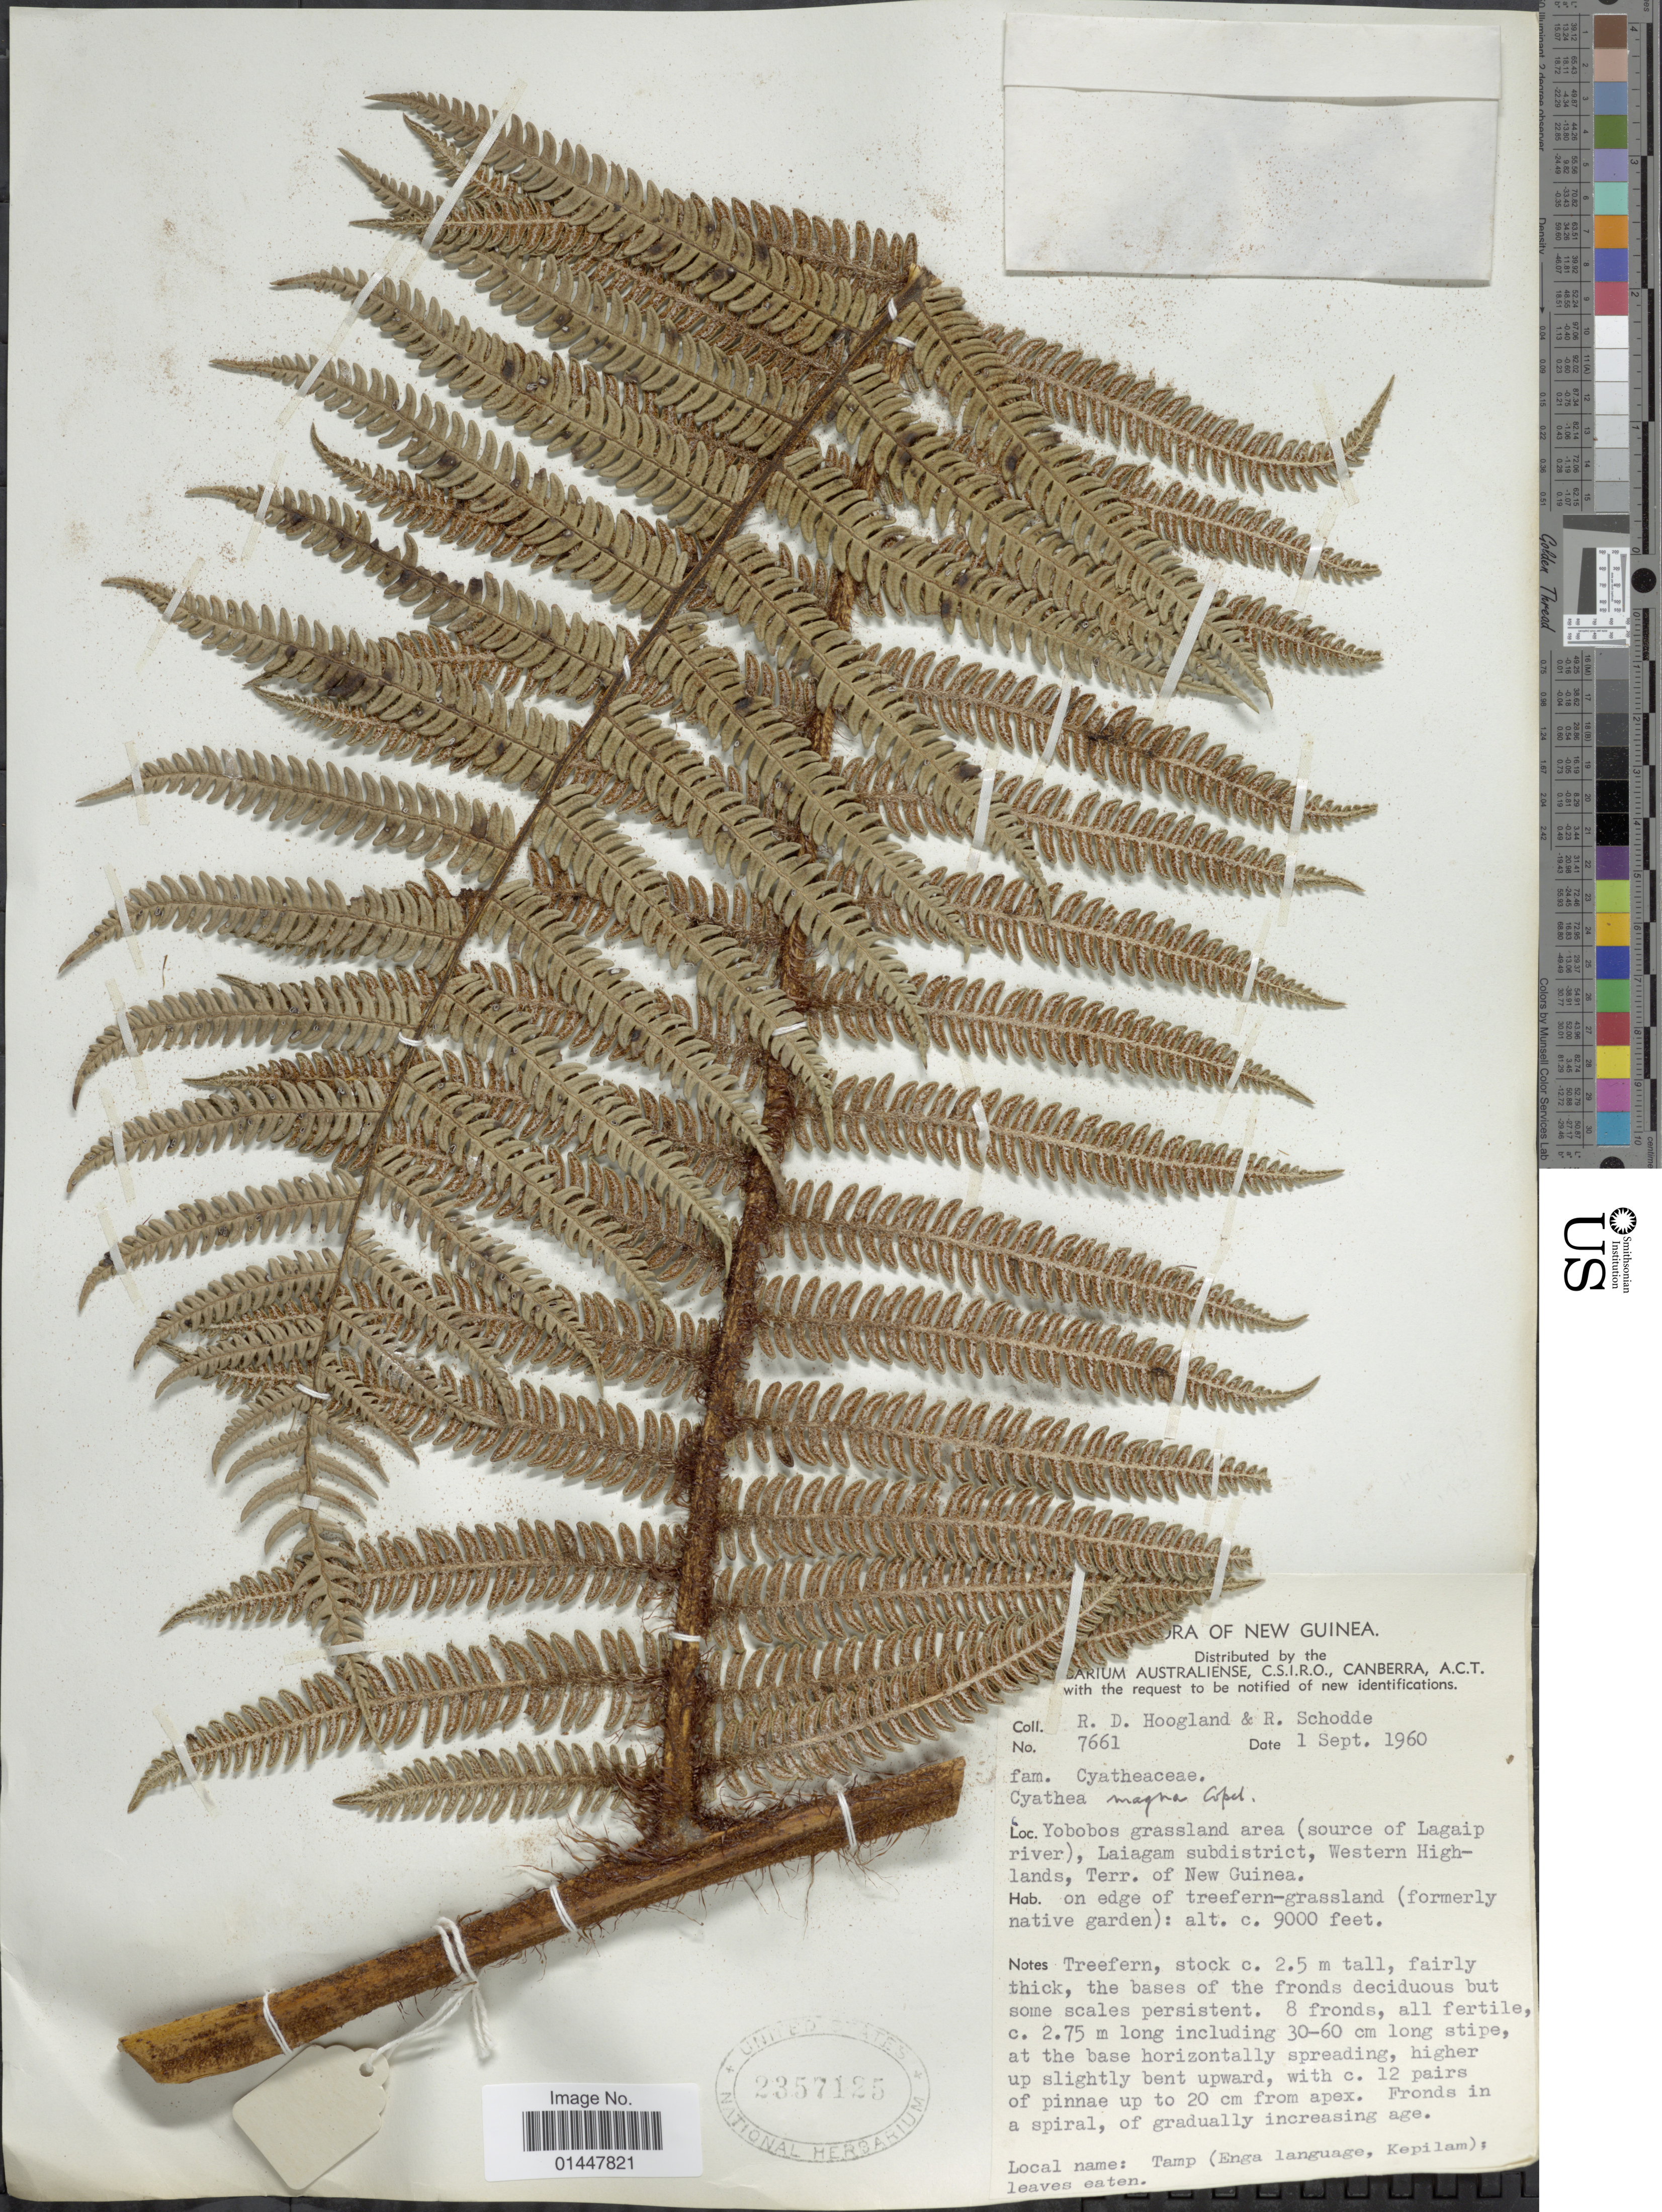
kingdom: Plantae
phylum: Tracheophyta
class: Polypodiopsida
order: Cyatheales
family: Cyatheaceae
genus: Sphaeropteris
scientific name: Sphaeropteris magna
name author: (Copel.) R.M. Tryon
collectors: R. D. Hoogland & R. Schodde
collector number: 7661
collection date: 1960-09-01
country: Papua New Guinea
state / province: Western Highlands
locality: New Guinea, Yobobos grassland area (source of Lagaip river), Laiagam subdistrict, Terr. of New Guinea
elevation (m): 2743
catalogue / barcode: US 2357125